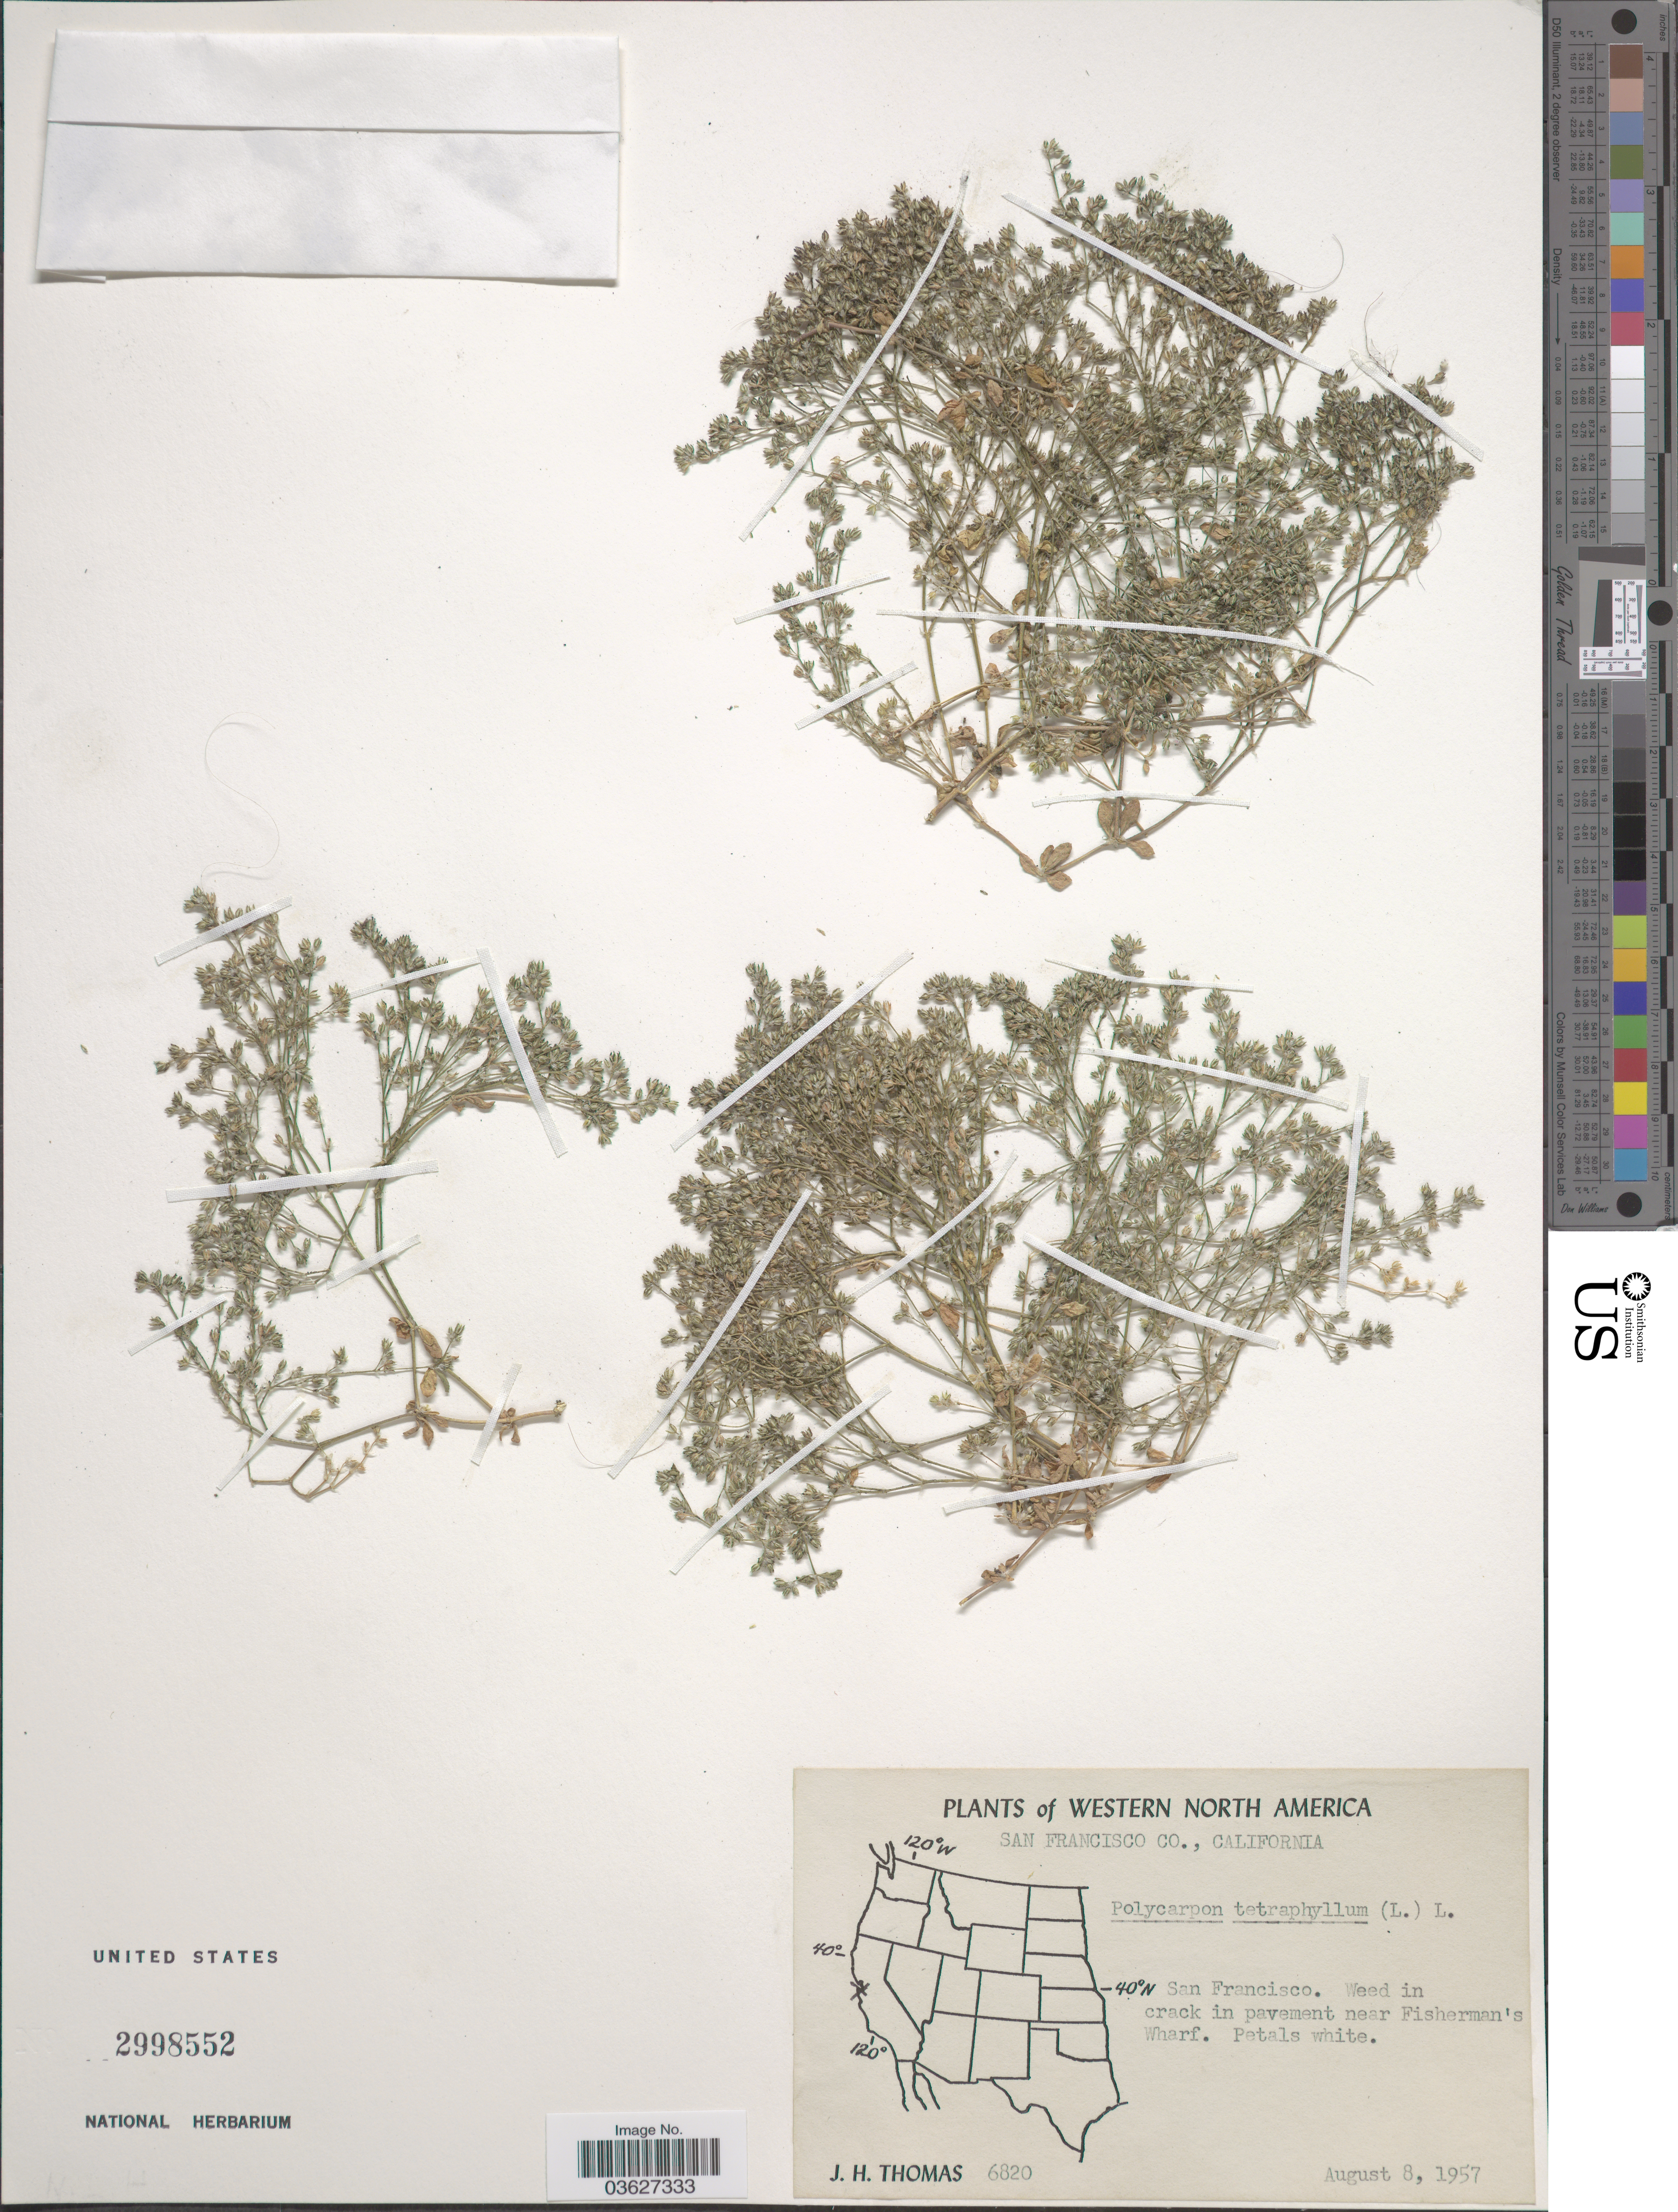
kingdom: Plantae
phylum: Tracheophyta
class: Magnoliopsida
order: Caryophyllales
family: Caryophyllaceae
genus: Polycarpon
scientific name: Polycarpon tetraphyllum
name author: (L.) L.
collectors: J. H. Thomas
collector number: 6820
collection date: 1957-08-08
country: United States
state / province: California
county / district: San Francisco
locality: Western North America. San Francisco Co. San Fracisco. Weed in crack in pavement near Fisherman's Wharf.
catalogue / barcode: US 2998552